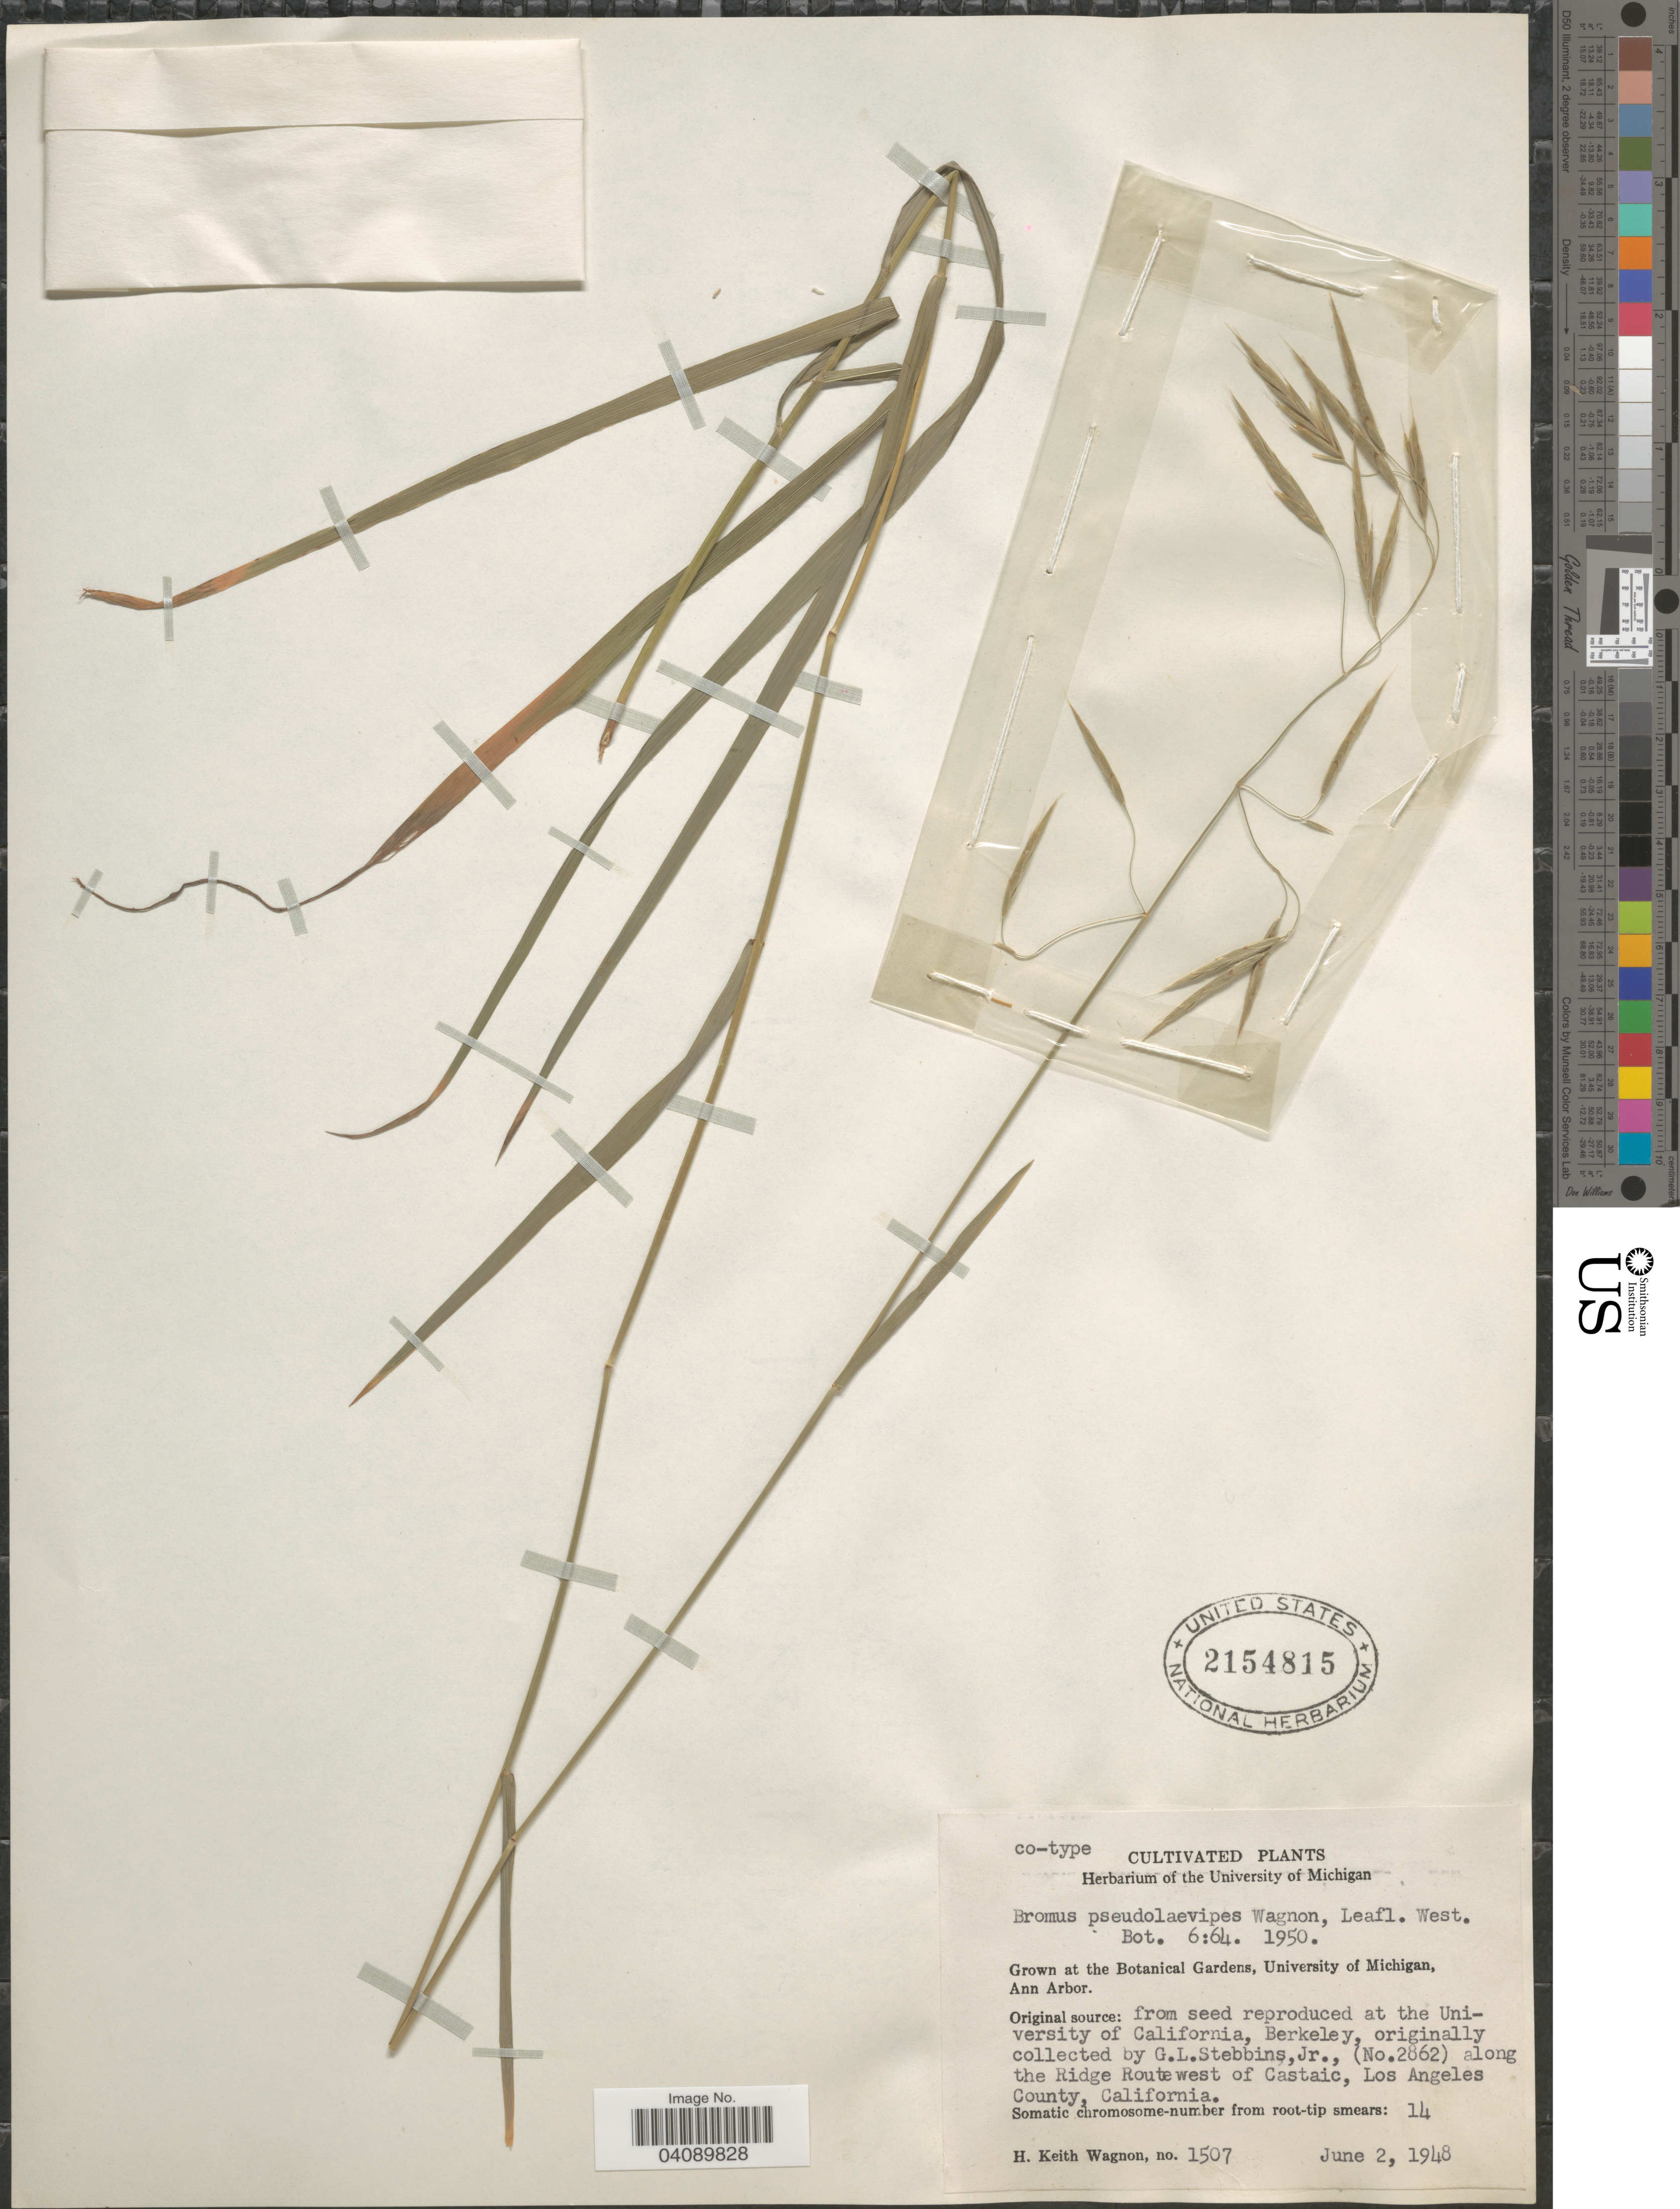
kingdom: Plantae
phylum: Tracheophyta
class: Liliopsida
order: Poales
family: Poaceae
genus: Bromus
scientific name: Bromus pseudolaevipes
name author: Wagnon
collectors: H. Wagnon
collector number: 1507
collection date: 1948-06-02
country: United States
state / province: Michigan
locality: Botanical Gardens, University of Michigan, Ann Arbor.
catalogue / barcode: US 2154815